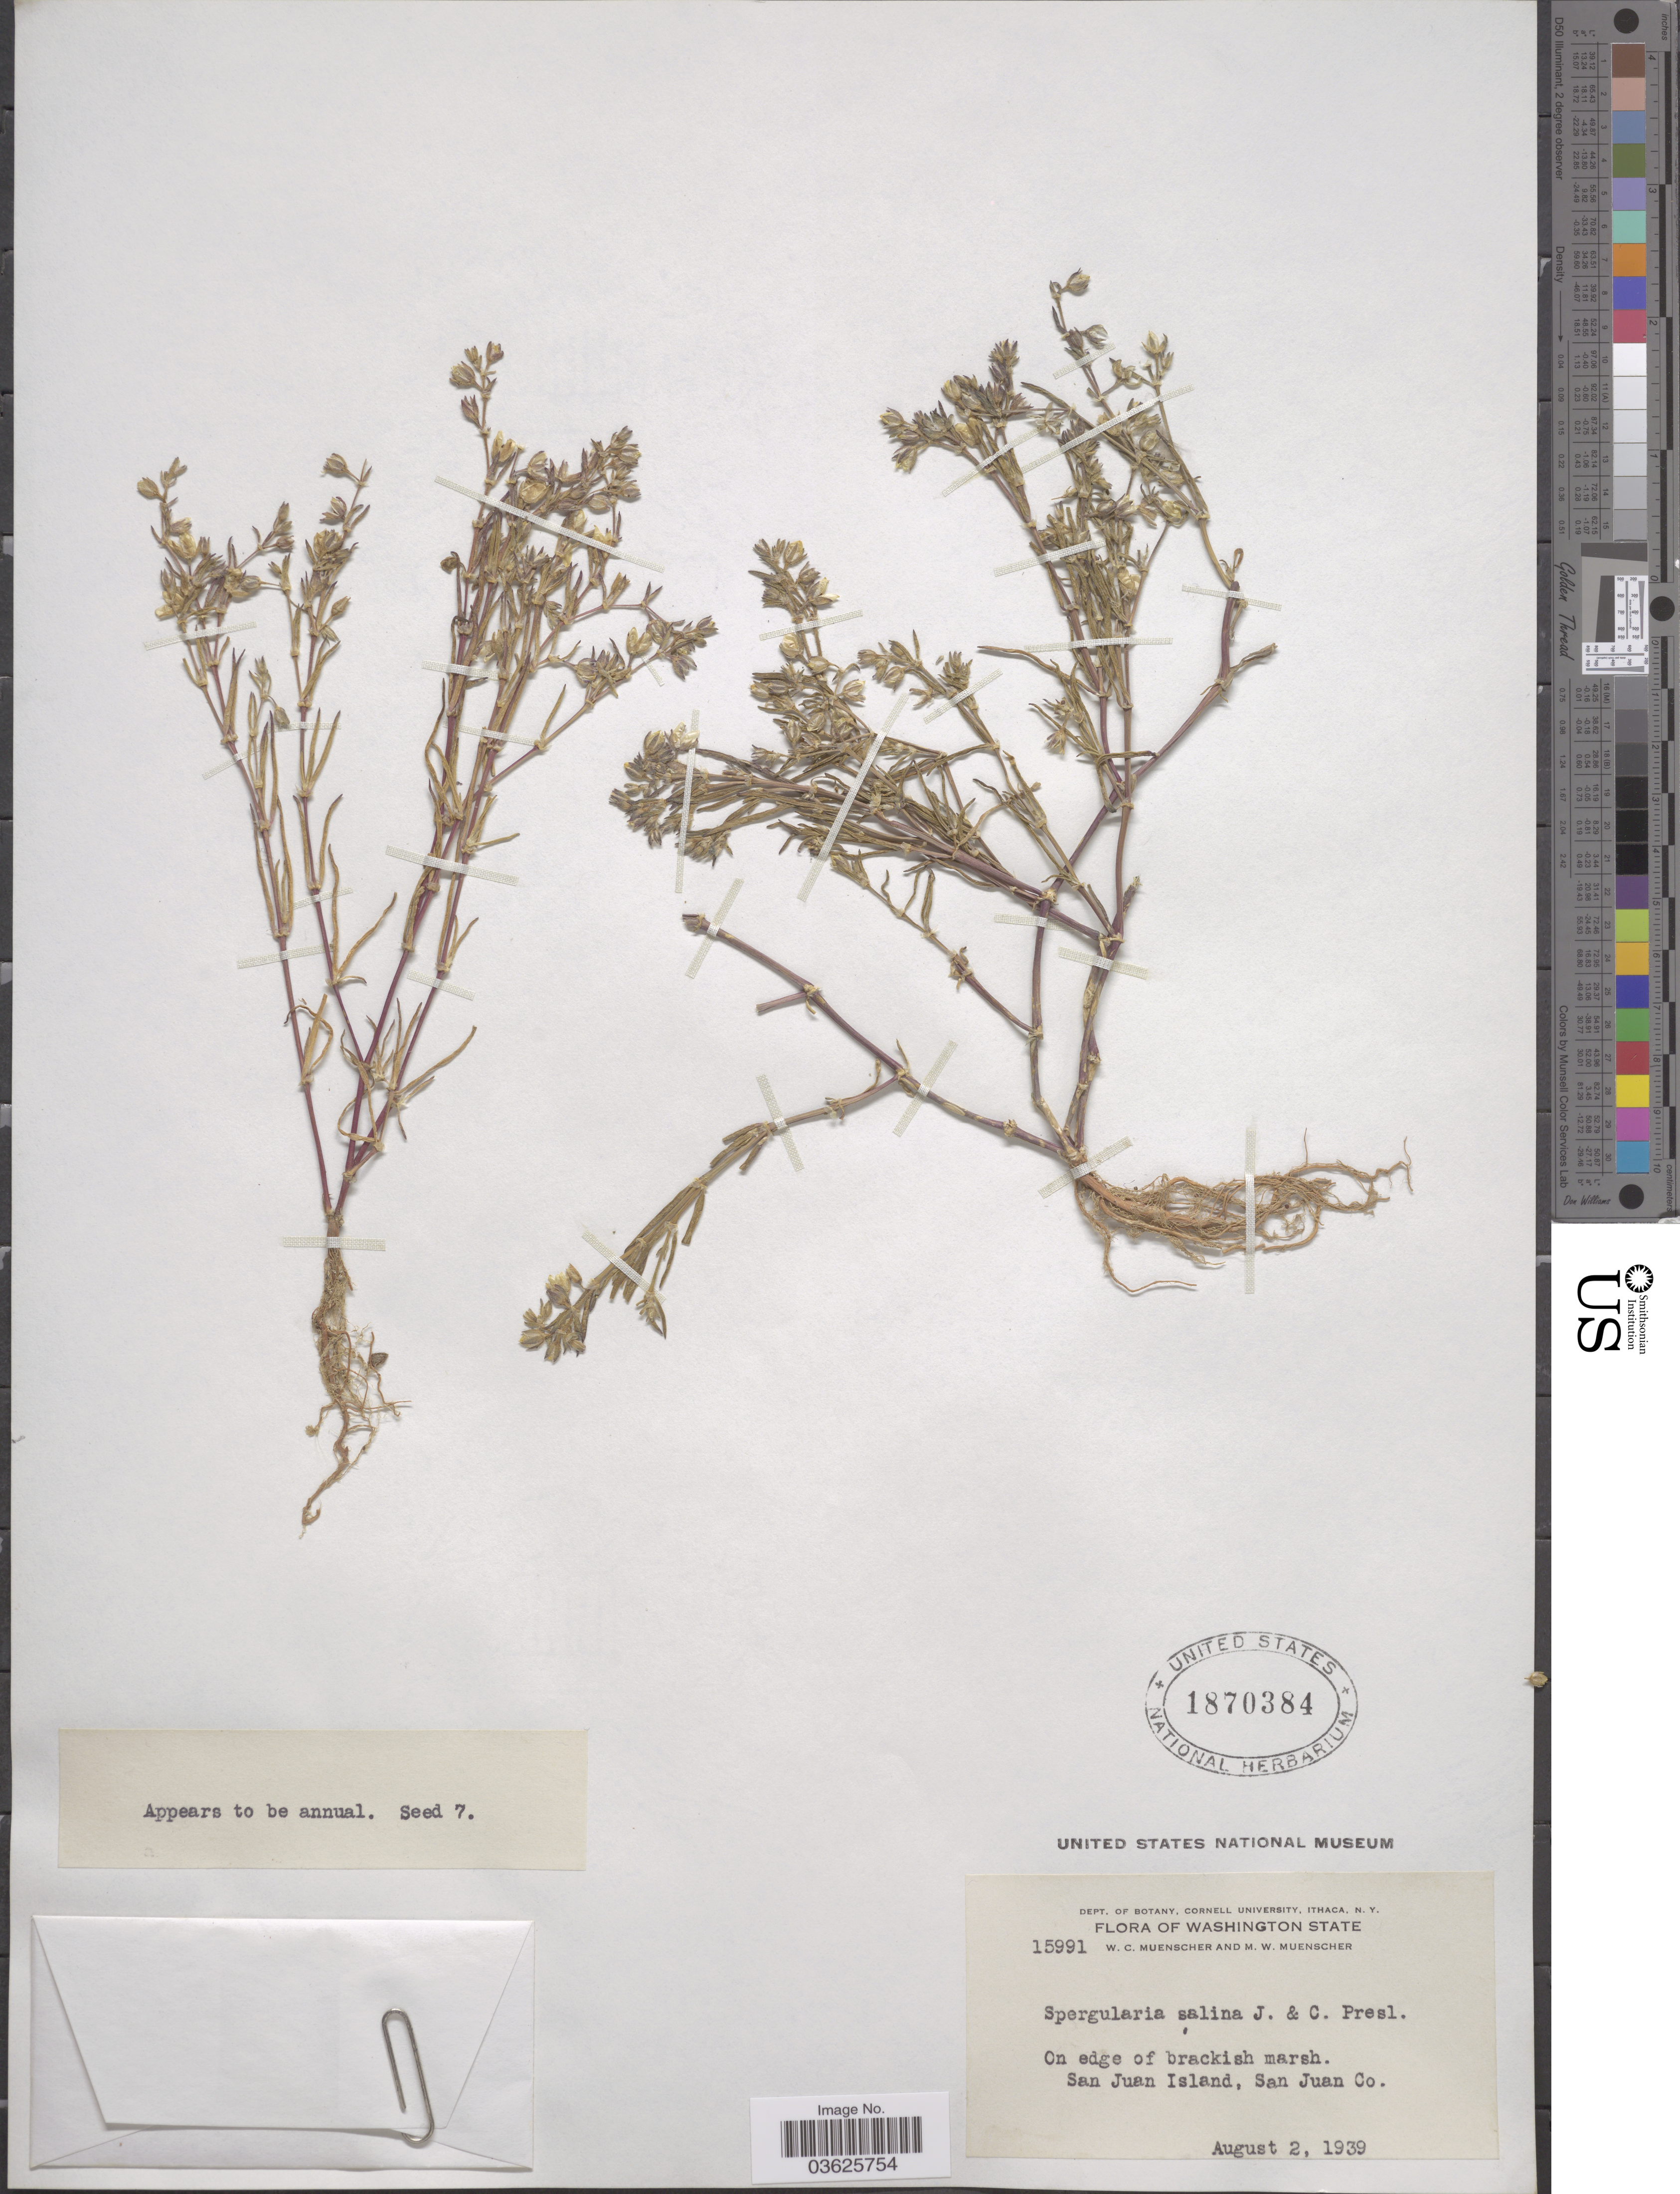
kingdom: Plantae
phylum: Tracheophyta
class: Magnoliopsida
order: Caryophyllales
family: Caryophyllaceae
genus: Spergularia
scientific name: Spergularia salina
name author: J. Presl & C. Presl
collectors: W. Muenscher & M. Muenscher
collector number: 15991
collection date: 1939-08-02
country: United States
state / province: Washington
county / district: San Juan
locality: On edge of brackish marsh. San Juan Island, San Juan Co.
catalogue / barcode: US 1870384